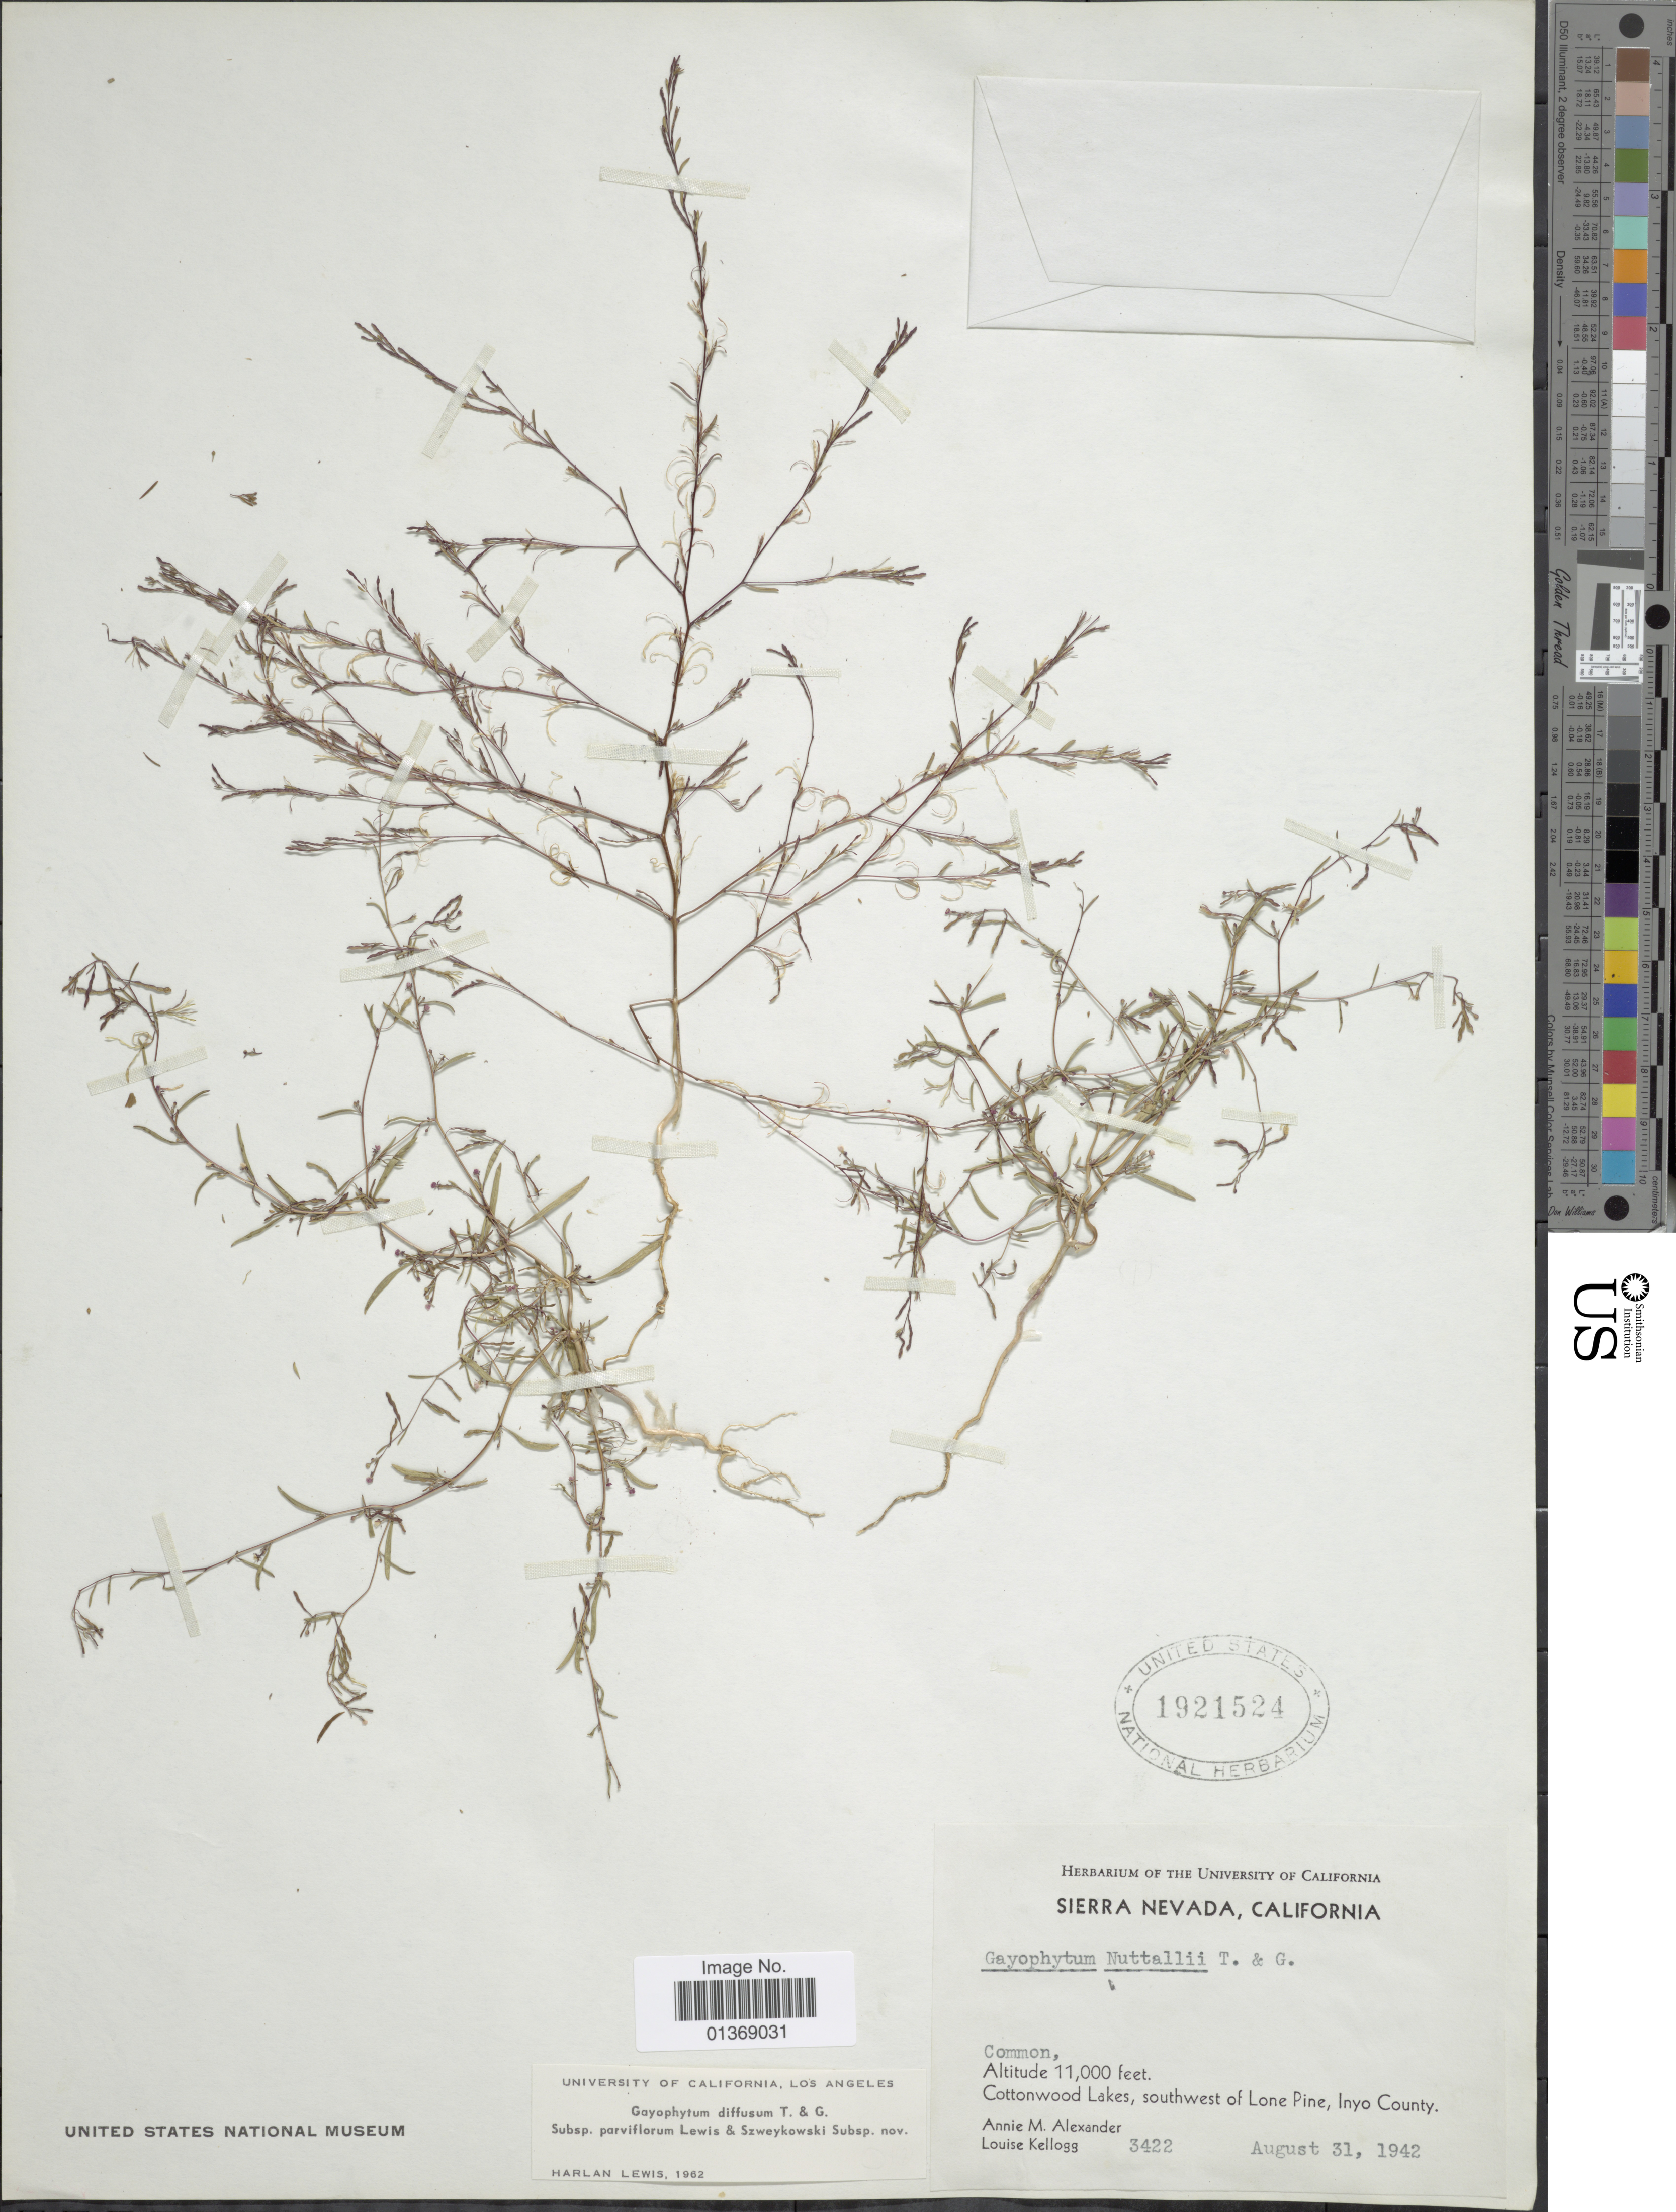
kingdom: Plantae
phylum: Tracheophyta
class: Magnoliopsida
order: Myrtales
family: Onagraceae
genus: Gayophytum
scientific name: Gayophytum diffusum subsp. parviflorum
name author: F. H. Lewis & Szweyk.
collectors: A. M. Alexander & L. Kellogg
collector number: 3422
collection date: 1942-08-31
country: United States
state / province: California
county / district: Inyo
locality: Sierra Nevada, Cottonwood Lakes, southwest of Lone Pine, Inyo County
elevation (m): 3353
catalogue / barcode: US 1921524